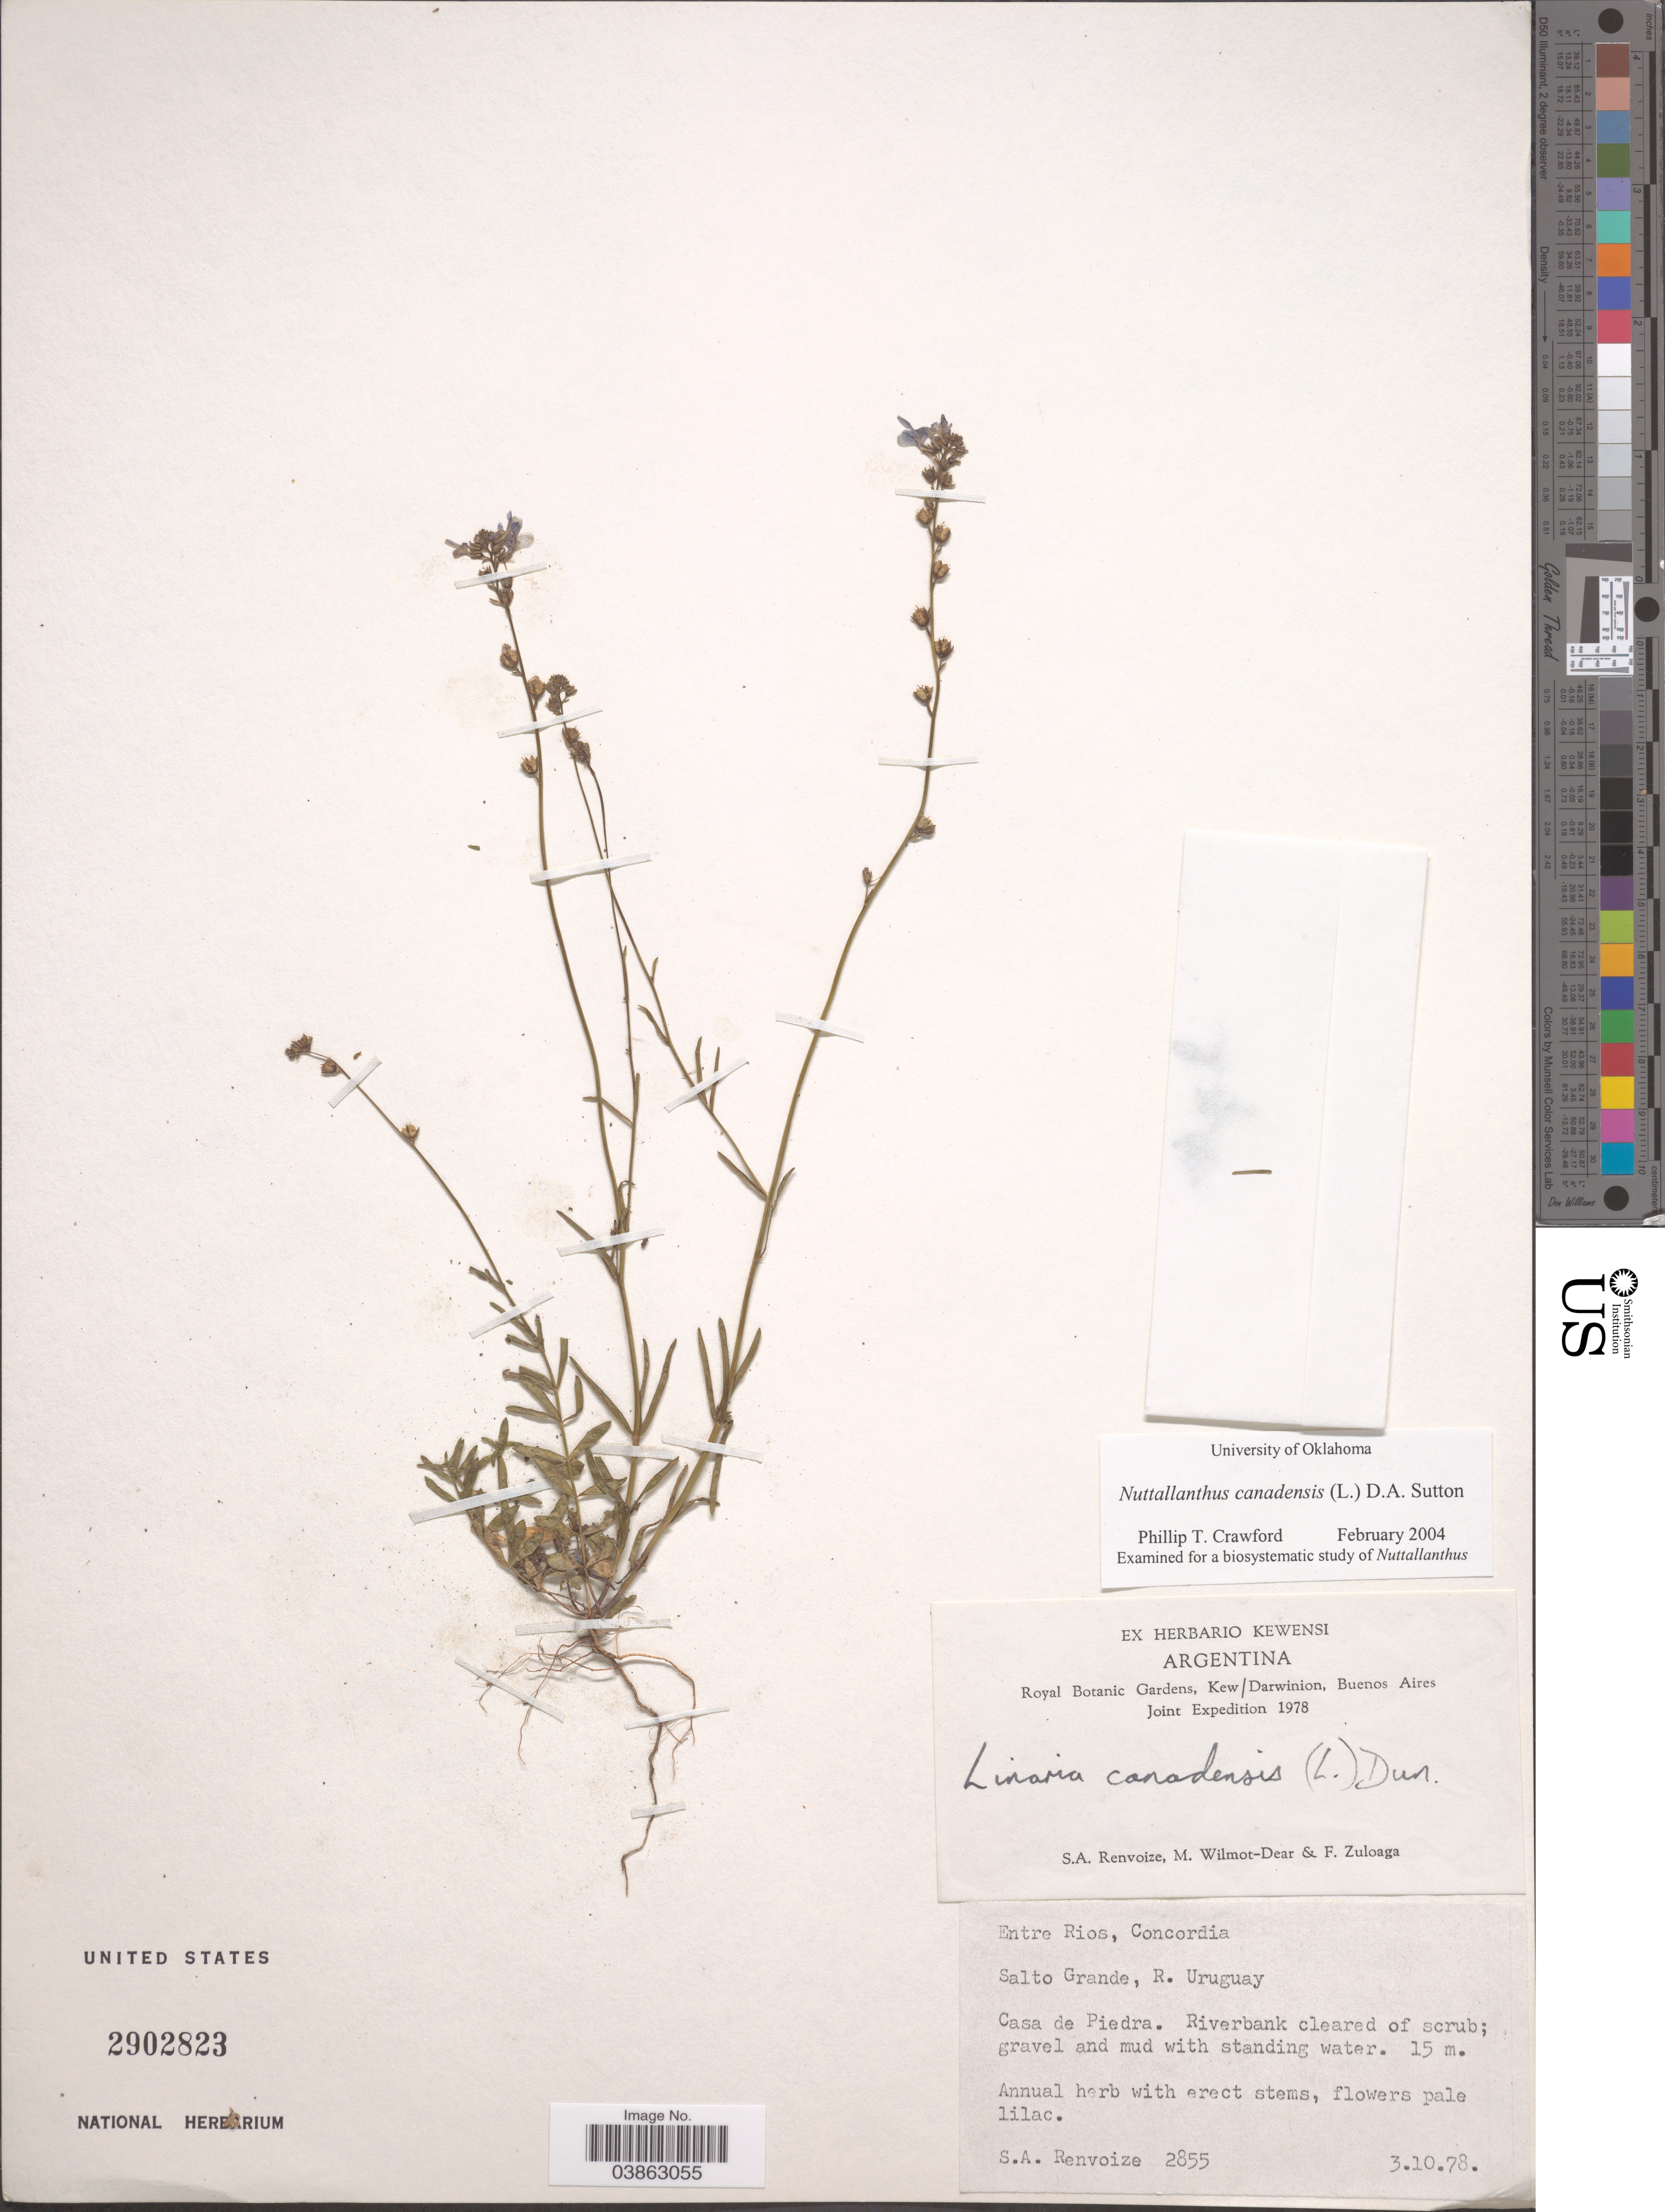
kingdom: Plantae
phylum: Tracheophyta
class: Magnoliopsida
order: Lamiales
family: Plantaginaceae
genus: Linaria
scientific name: Linaria canadensis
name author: (L.) Dum. Cours.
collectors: S. A. Renvoize, M. Wilmot-Dear & F. Zuloaga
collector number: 2855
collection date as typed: Transcribed d/m/y: 3/10/78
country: Argentina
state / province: Entre Rios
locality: Concordia. Salto Grande, R. Uruguay. Casa de Piedra.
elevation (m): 15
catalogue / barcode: US 2902823